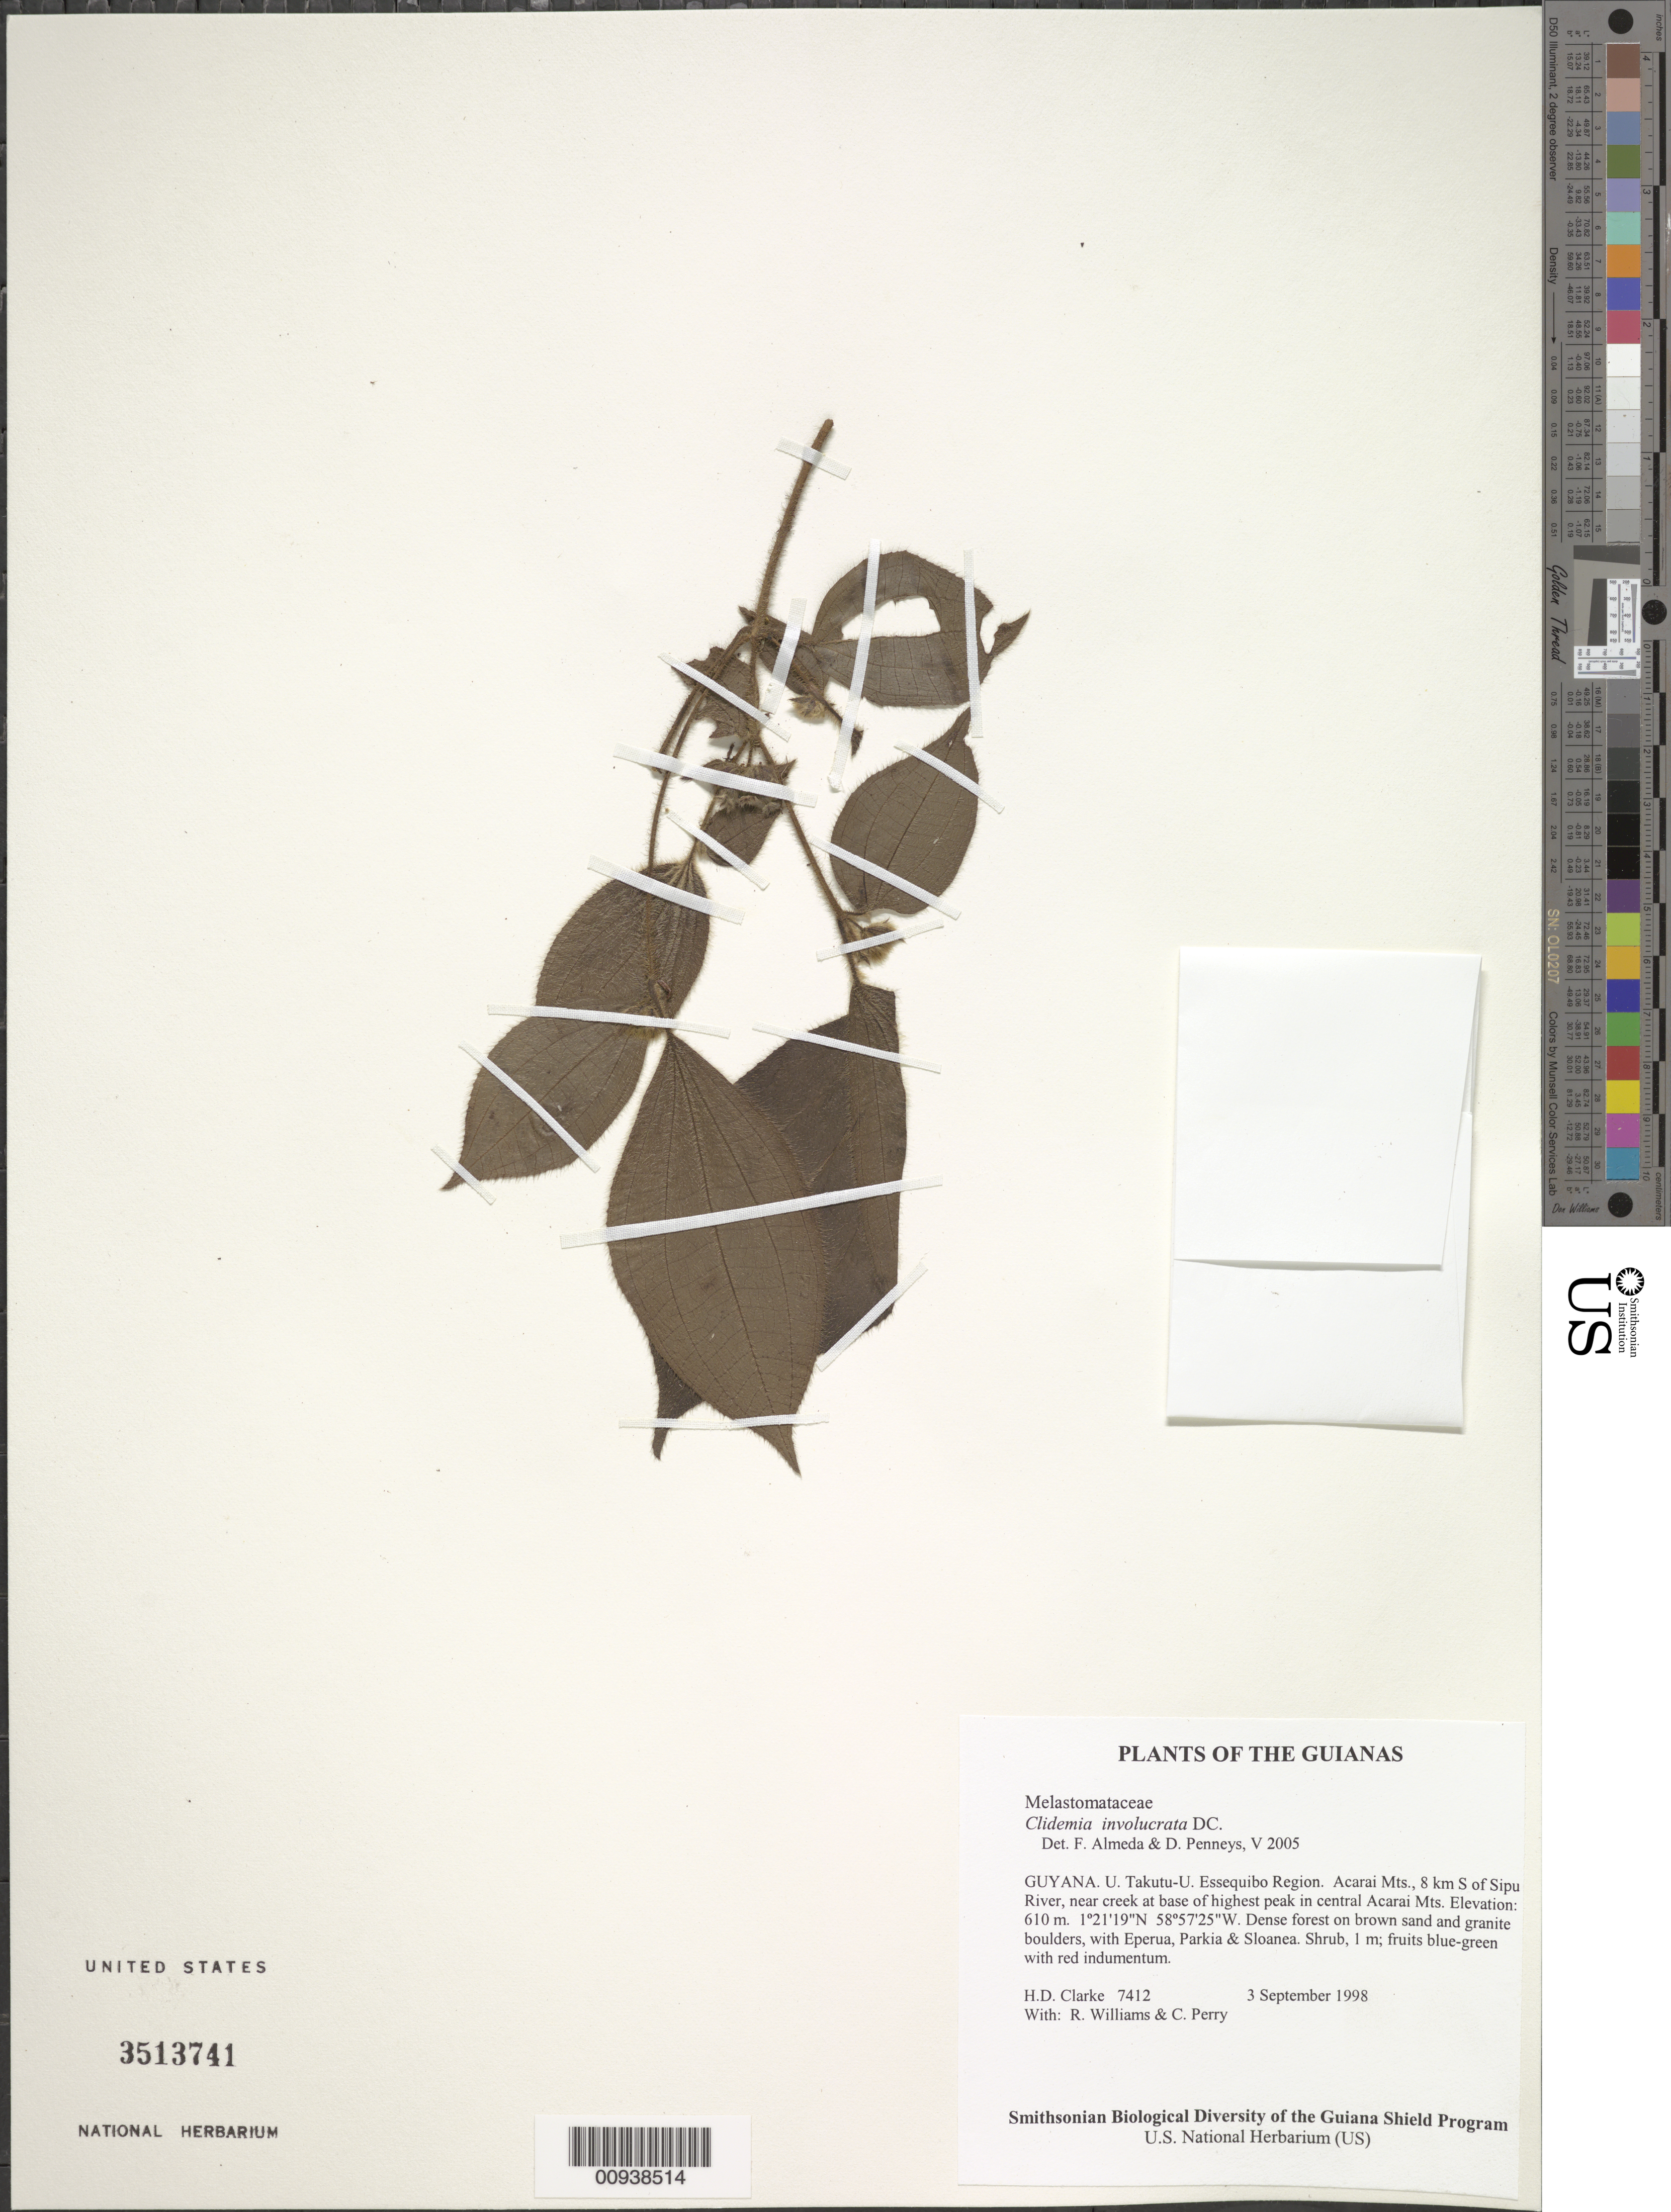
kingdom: Plantae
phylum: Tracheophyta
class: Magnoliopsida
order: Myrtales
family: Melastomataceae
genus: Clidemia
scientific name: Clidemia involucrata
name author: DC.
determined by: Almeda, F.; Penneys, D. S.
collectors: H. D. Clarke, R. Williams & C. Perry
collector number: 7412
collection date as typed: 3 September 1998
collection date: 1998-09-03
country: Guyana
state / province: U. Takutu-U. Essequibo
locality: Acarai Mts., 8 km S of Sipu River, near creek at base of highest peak in central Acarai Mts.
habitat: Dense forest on brown sand and granite boulders, with Eperua, Parkia & Sloanea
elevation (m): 610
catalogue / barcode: US 3513741